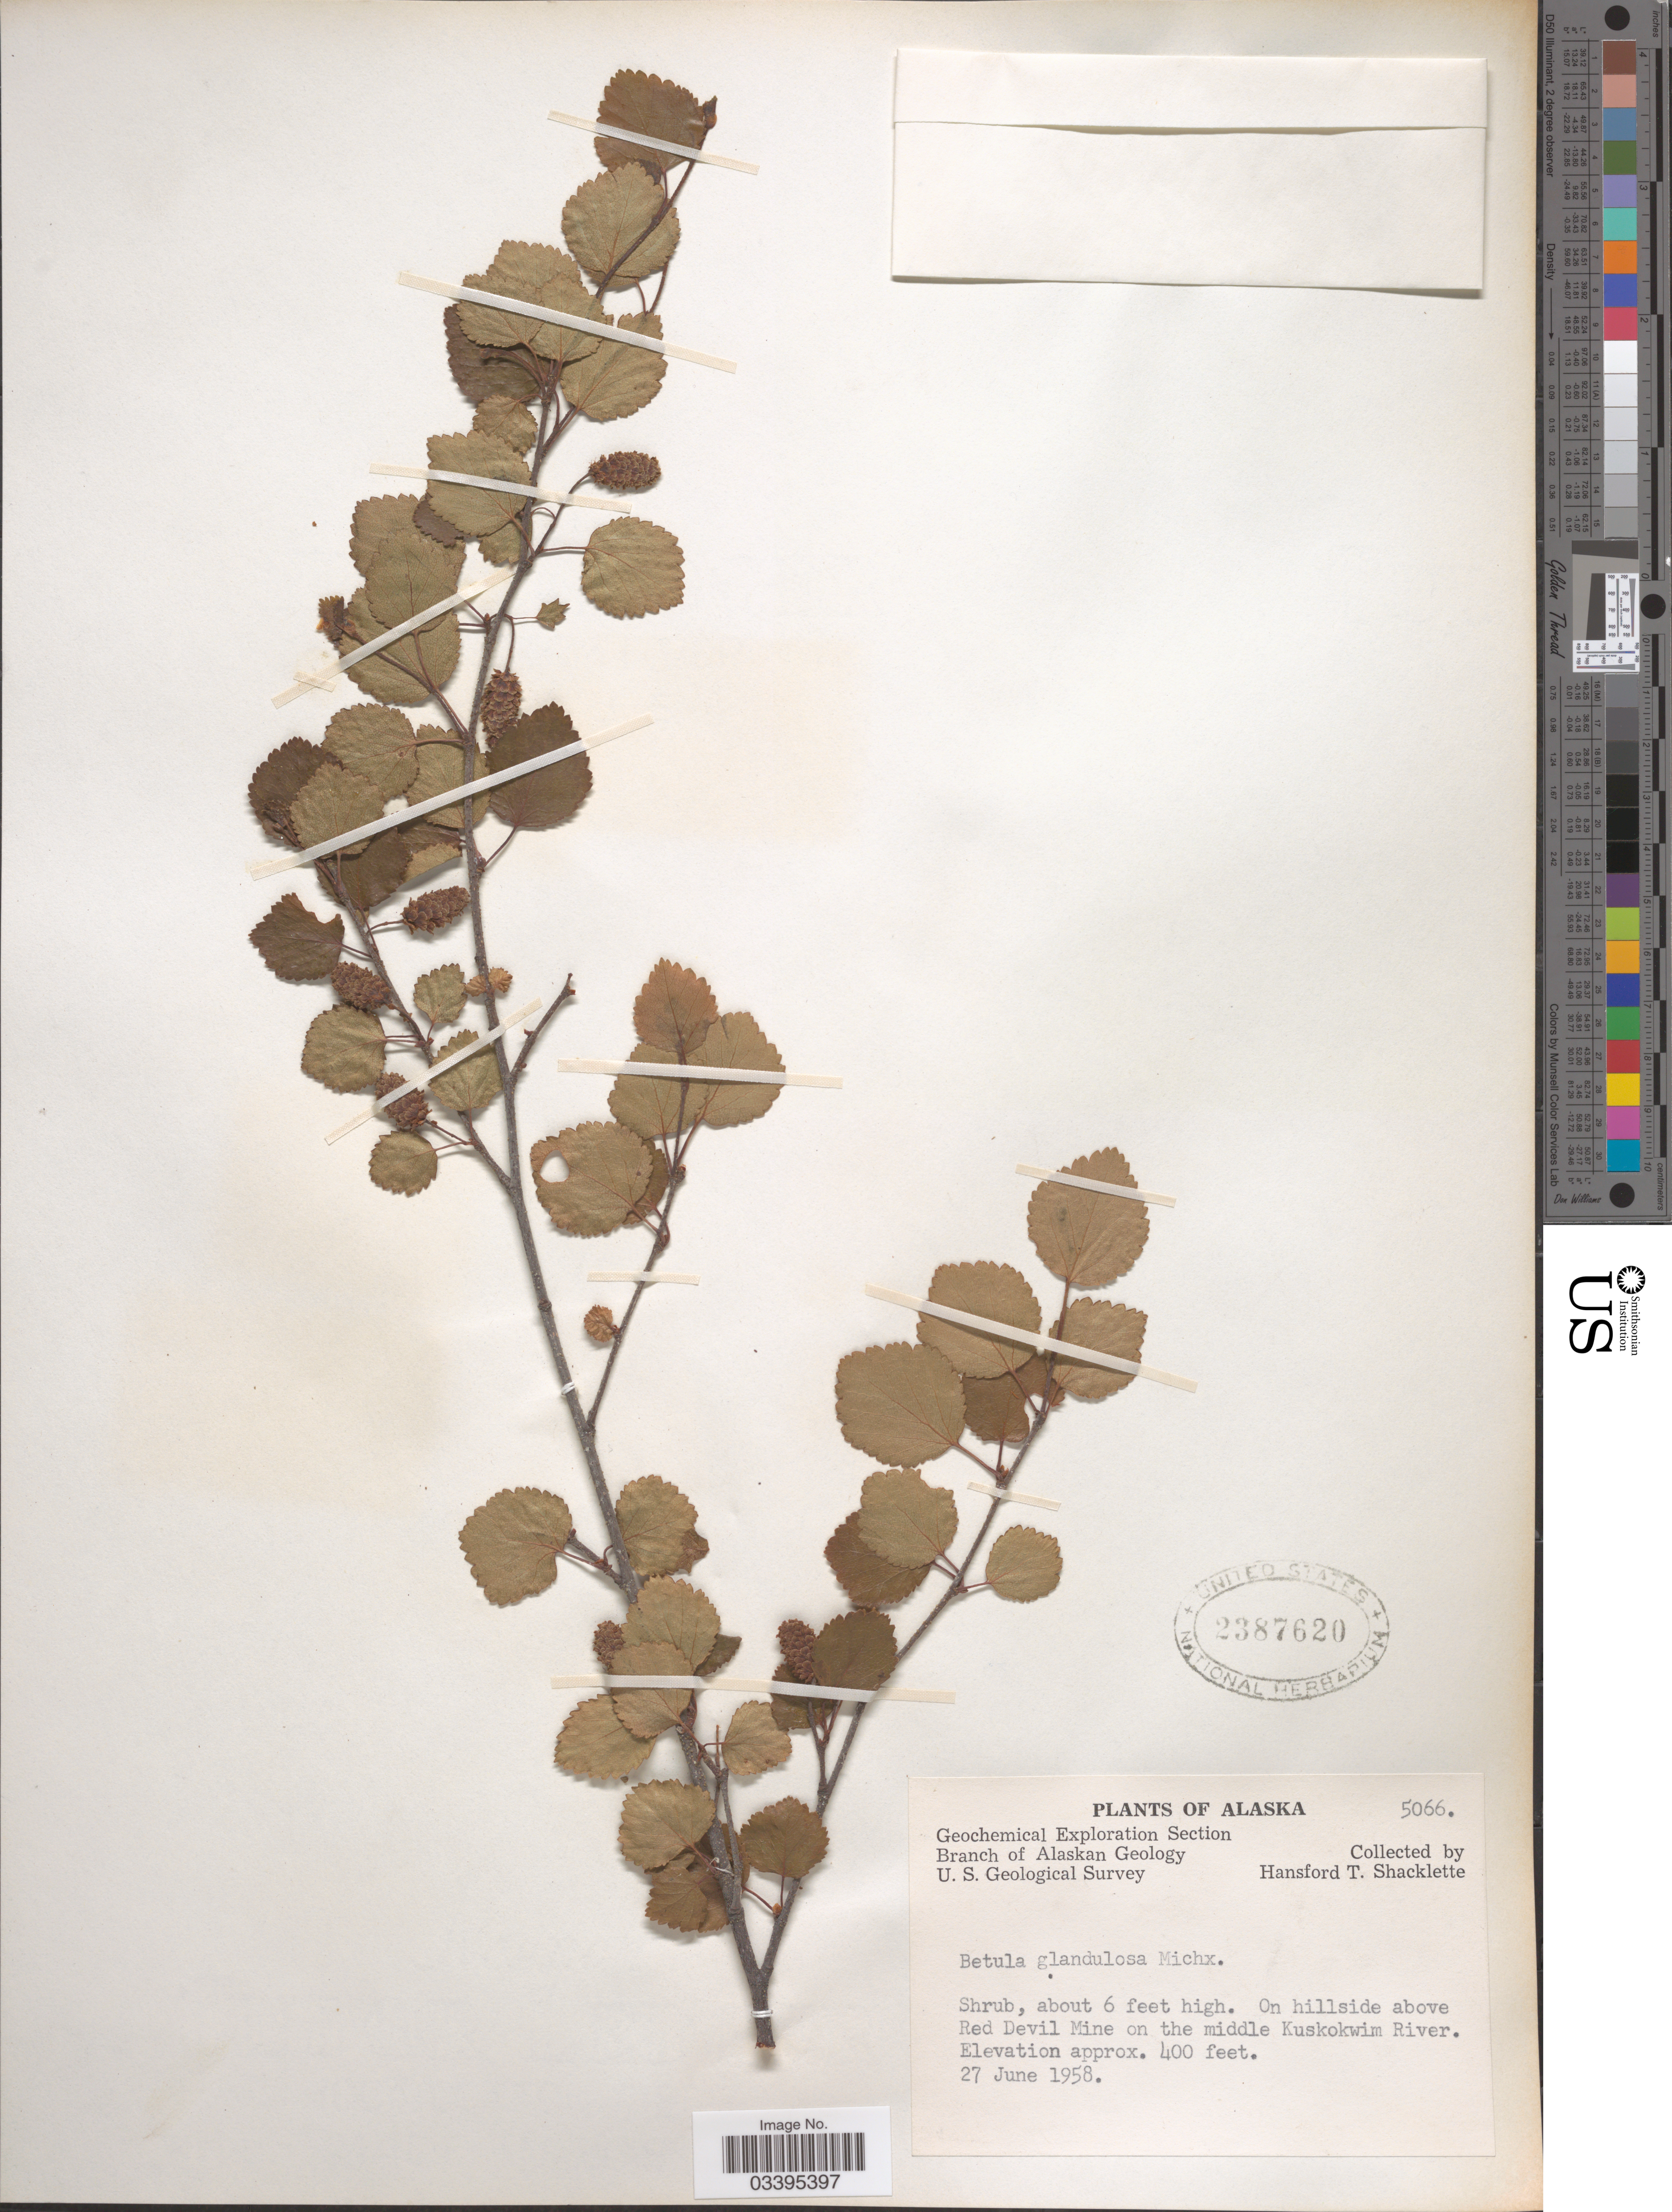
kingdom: Plantae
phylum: Tracheophyta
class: Magnoliopsida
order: Fagales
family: Betulaceae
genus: Betula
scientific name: Betula glandulosa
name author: Michx.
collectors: H. Shacklette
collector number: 5066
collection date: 1958-06-27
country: United States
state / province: Alaska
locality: On hillside above Red Devil Mine on the middle Kuskokwim River.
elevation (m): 122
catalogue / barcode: US 2387620